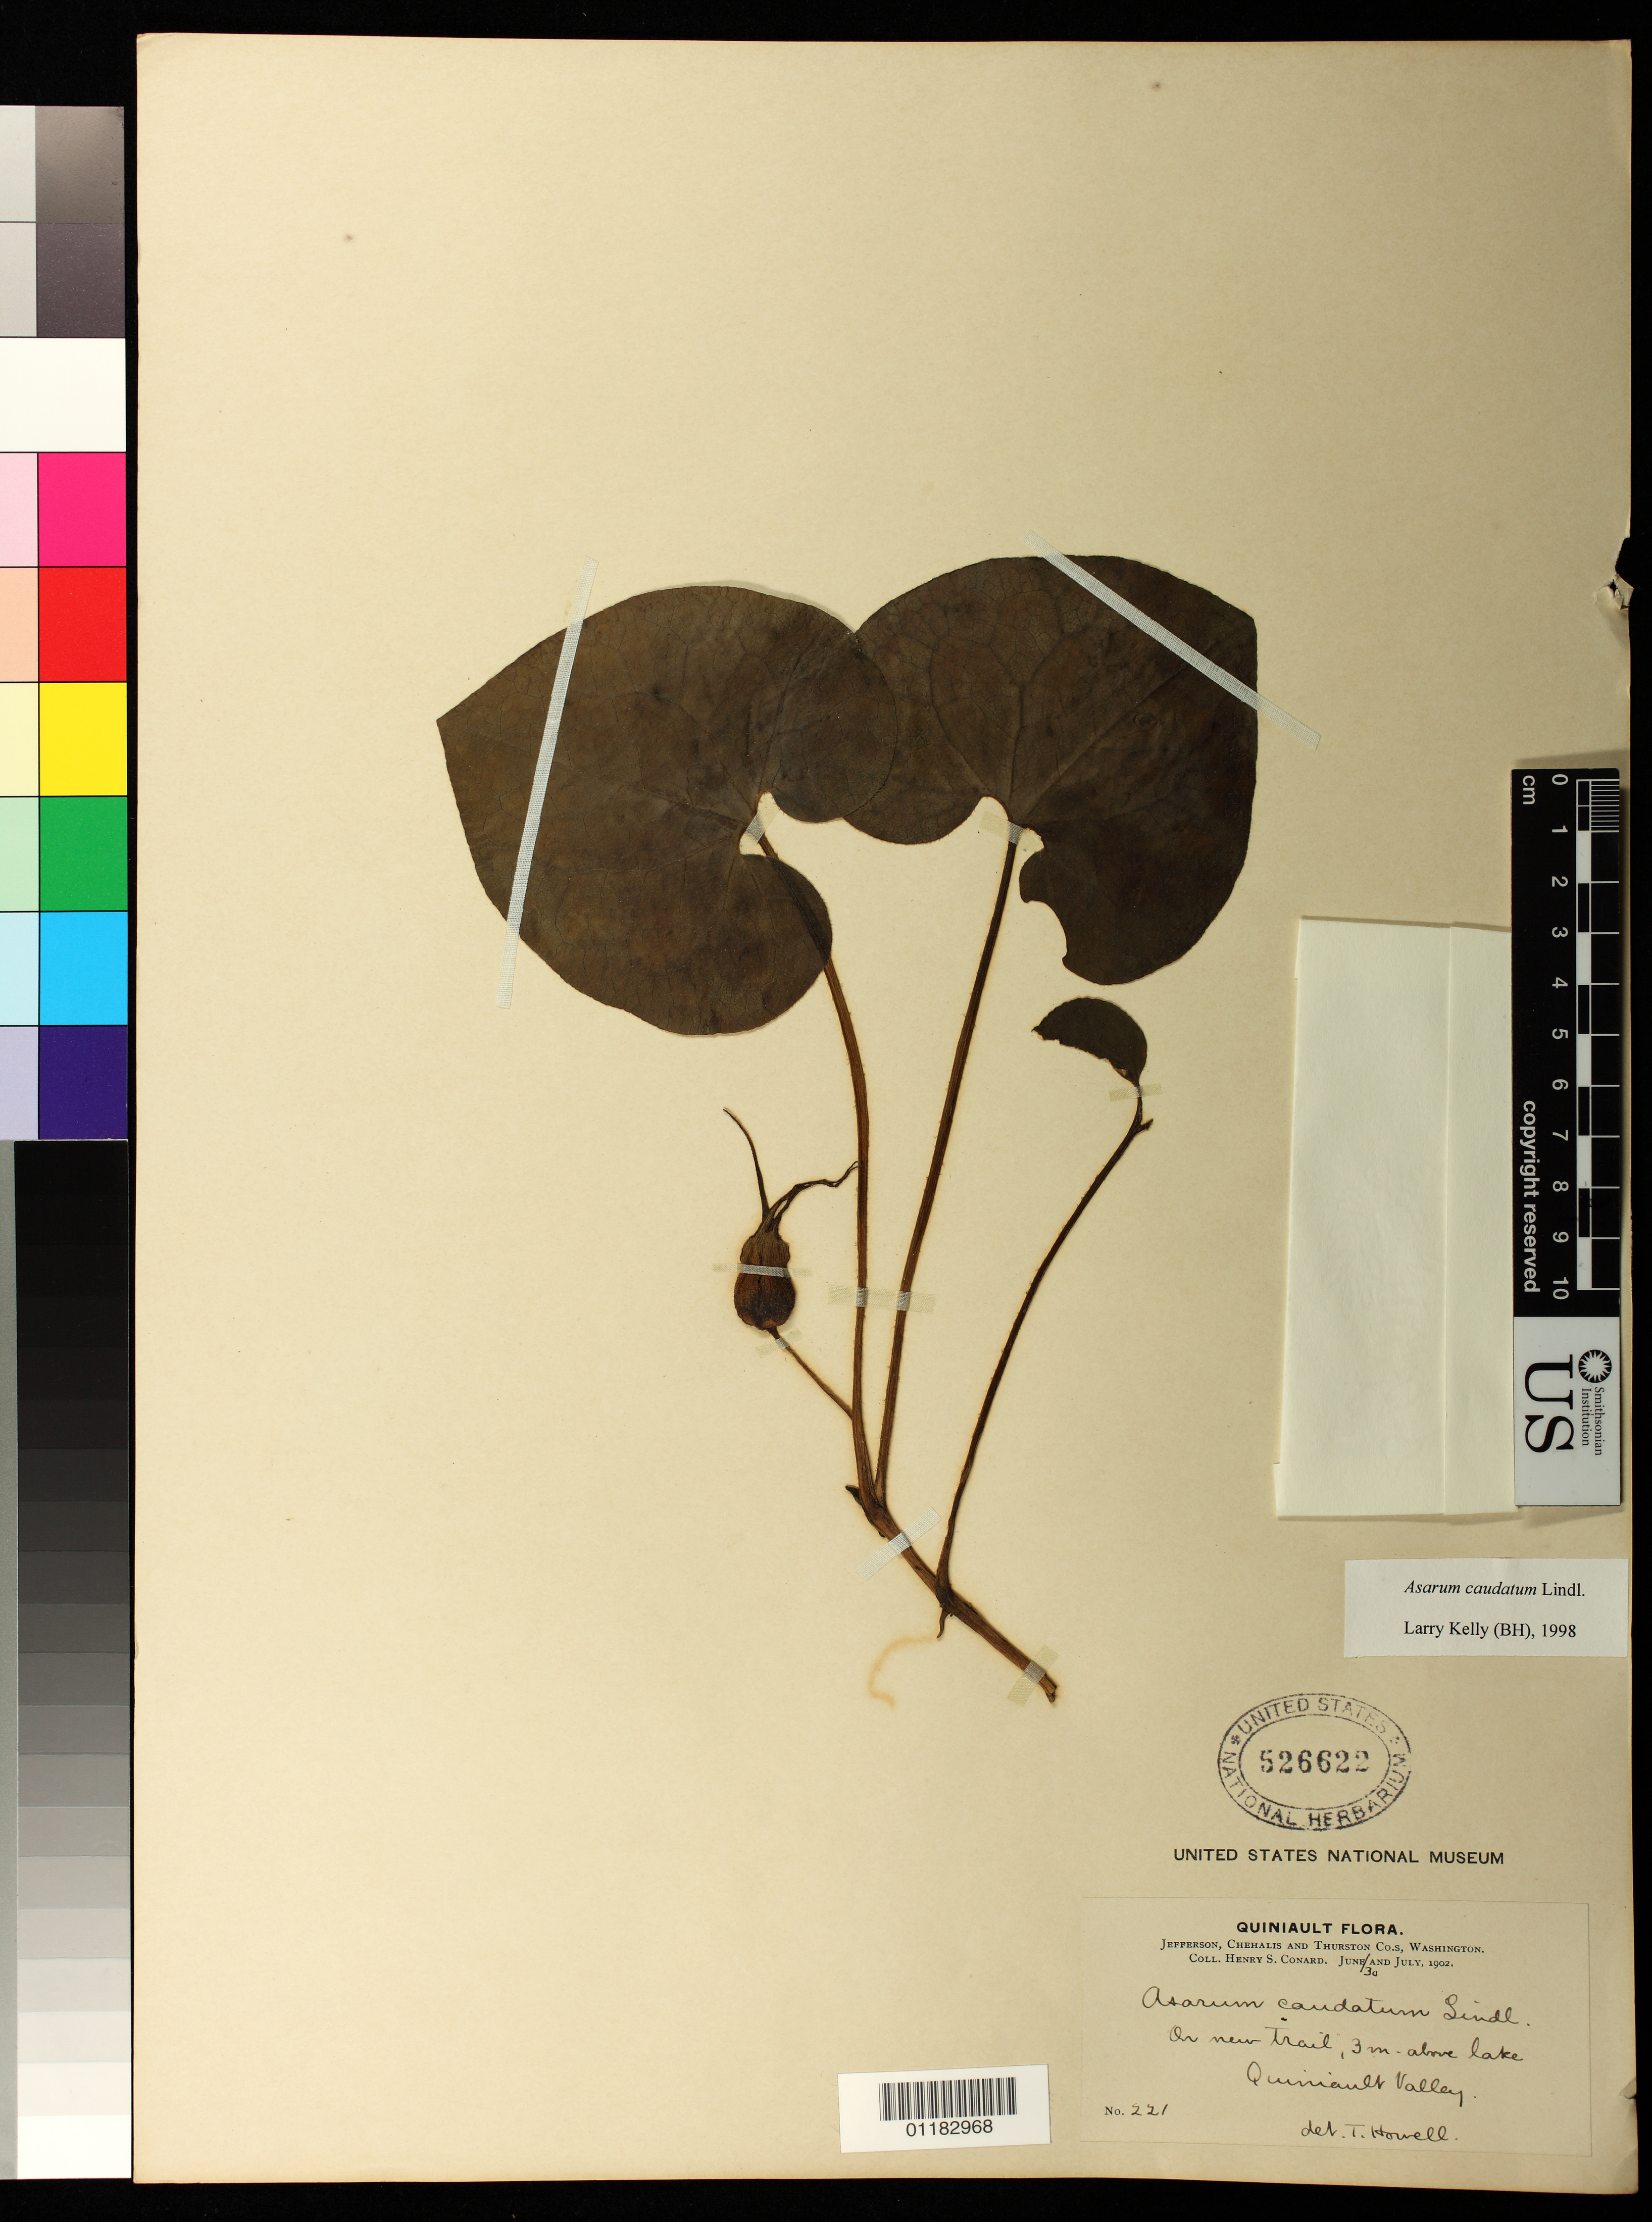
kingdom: Plantae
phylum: Tracheophyta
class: Magnoliopsida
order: Piperales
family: Aristolochiaceae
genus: Asarum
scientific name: Asarum canadense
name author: L.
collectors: H. S. Conard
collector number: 221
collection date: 1902-06-30/1902-07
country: United States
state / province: Washington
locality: On new trail, 3 m. above lake Quinault Valley.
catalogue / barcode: US 526622